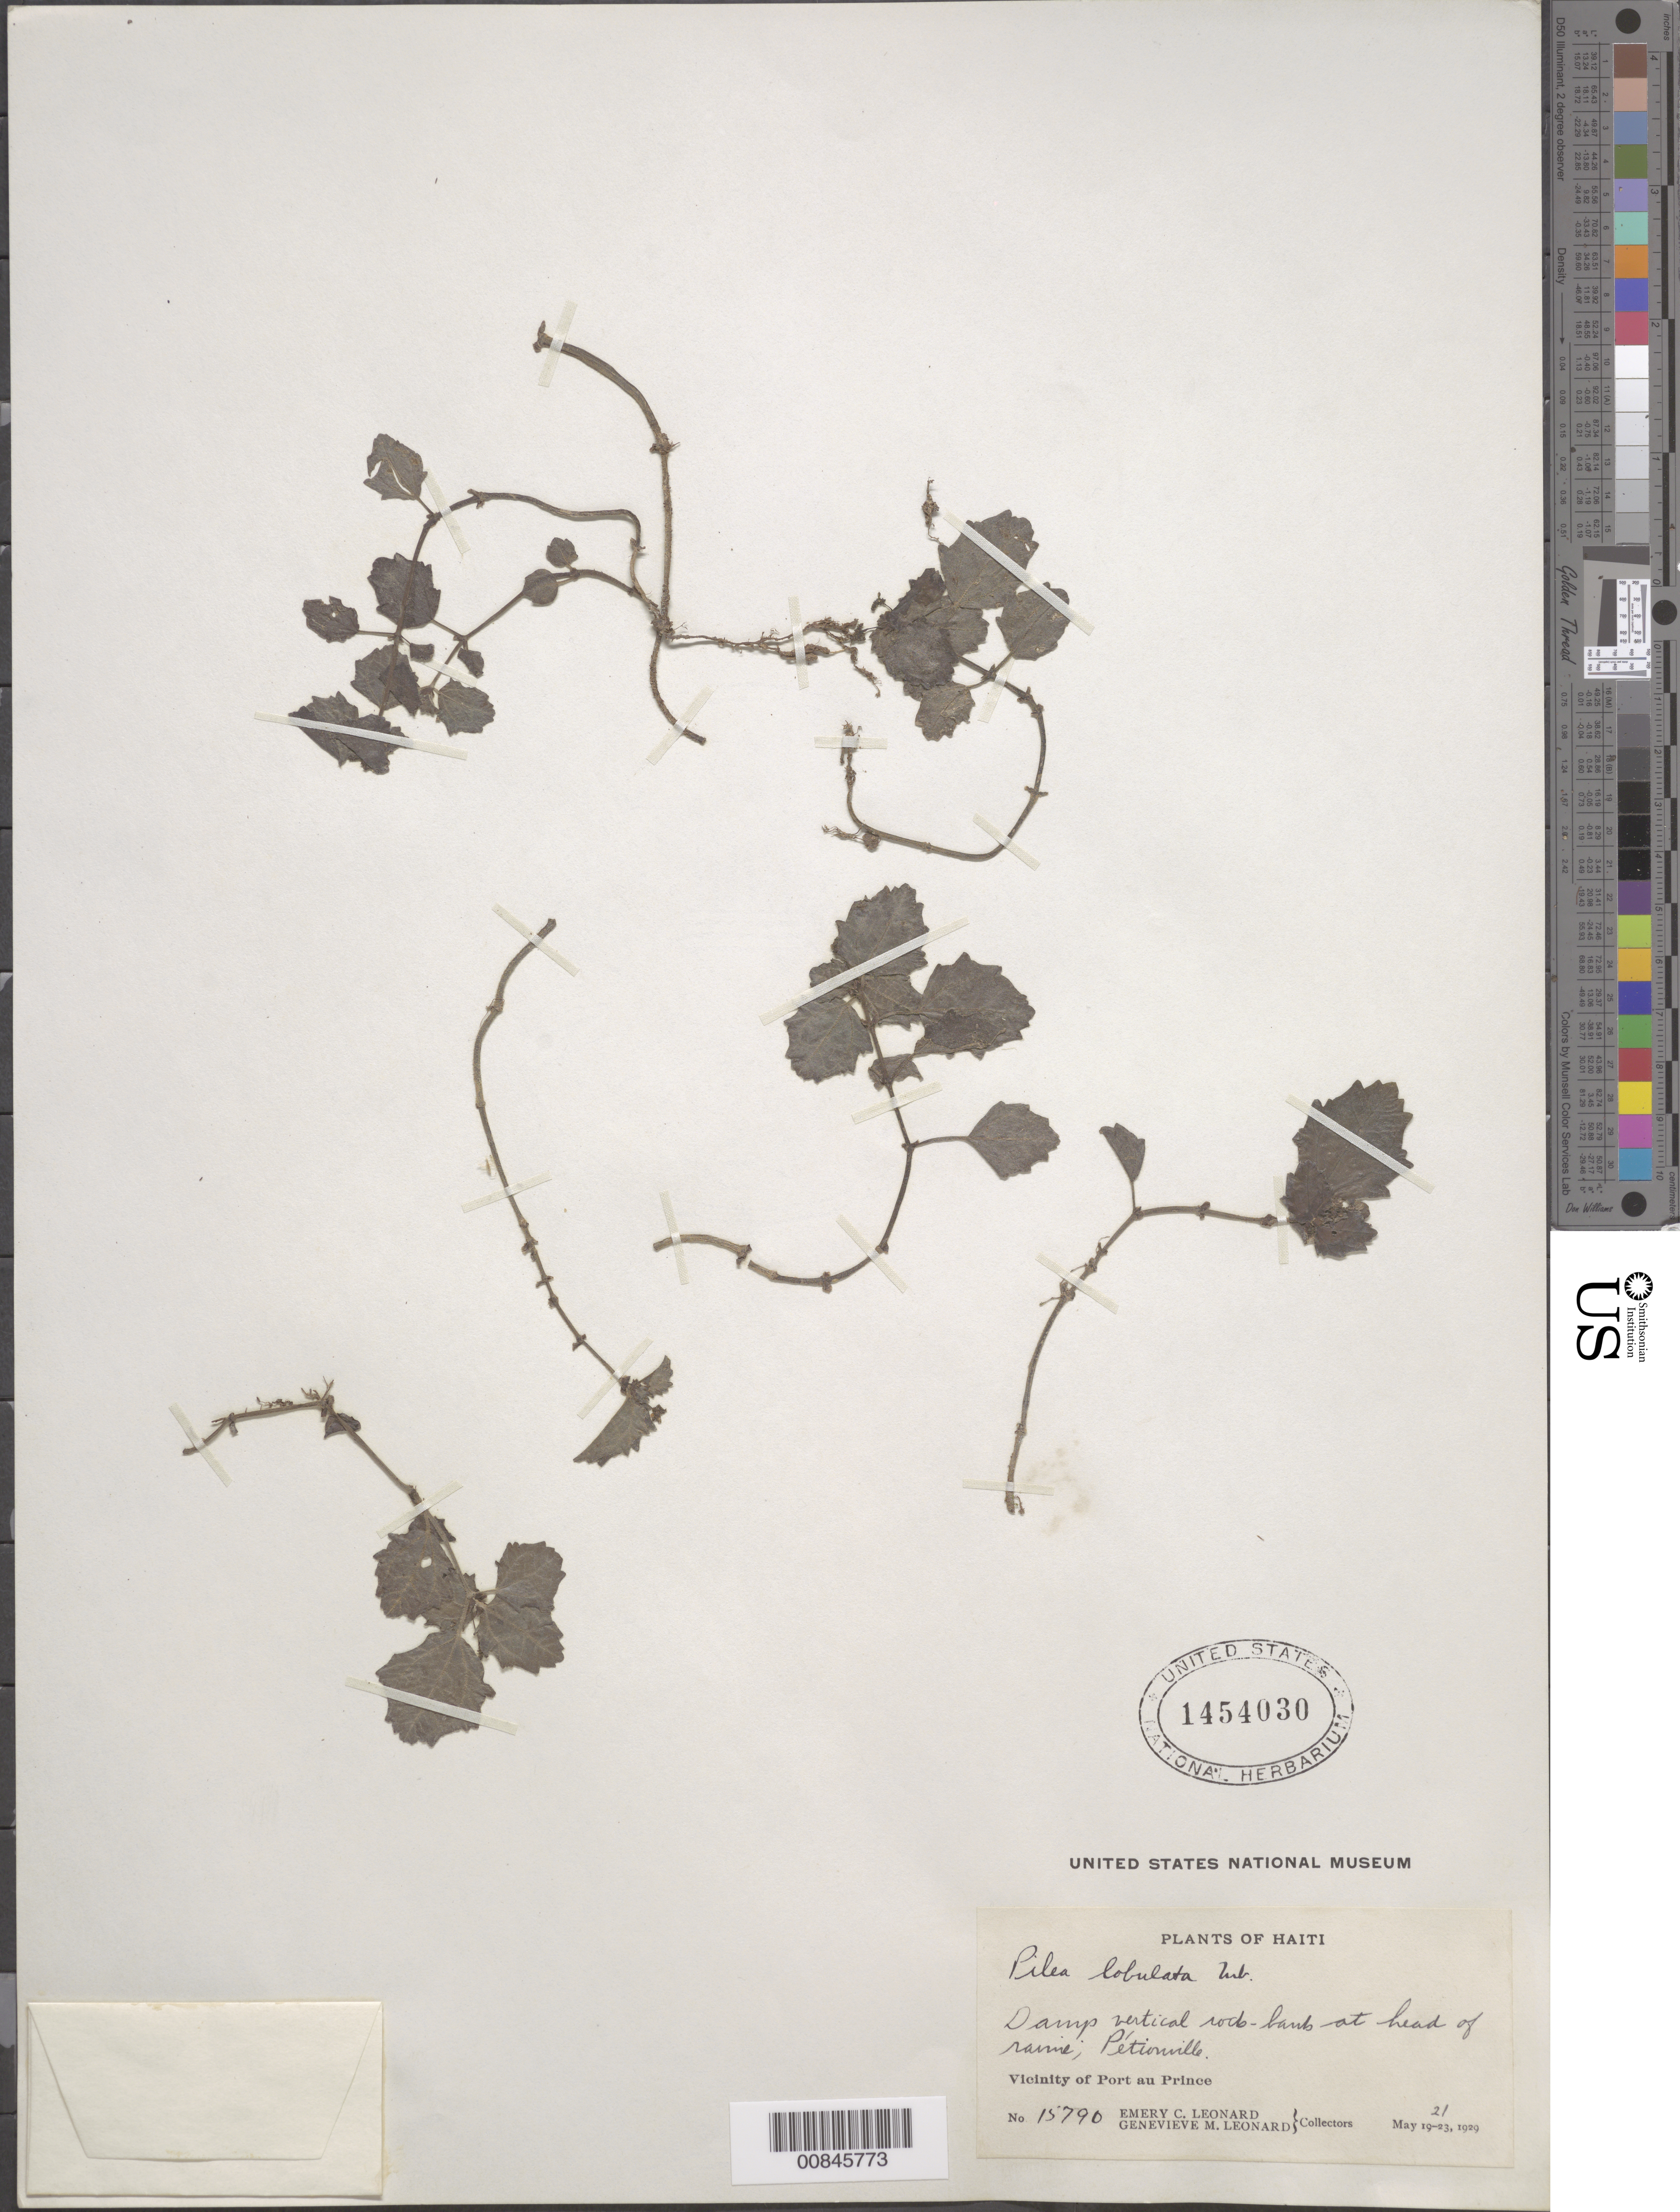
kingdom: Plantae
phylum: Tracheophyta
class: Magnoliopsida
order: Rosales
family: Urticaceae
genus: Pilea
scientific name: Pilea lobulata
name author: Urb.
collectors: E. C. Leonard & G. M. Leonard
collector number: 15790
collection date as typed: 21 May 1929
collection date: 1929-05-21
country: Haiti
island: Hispaniola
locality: Vicinity of Port au Prince, Pétionville.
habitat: Damp vertical rock-bank at head of ravine.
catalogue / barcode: US 1454030